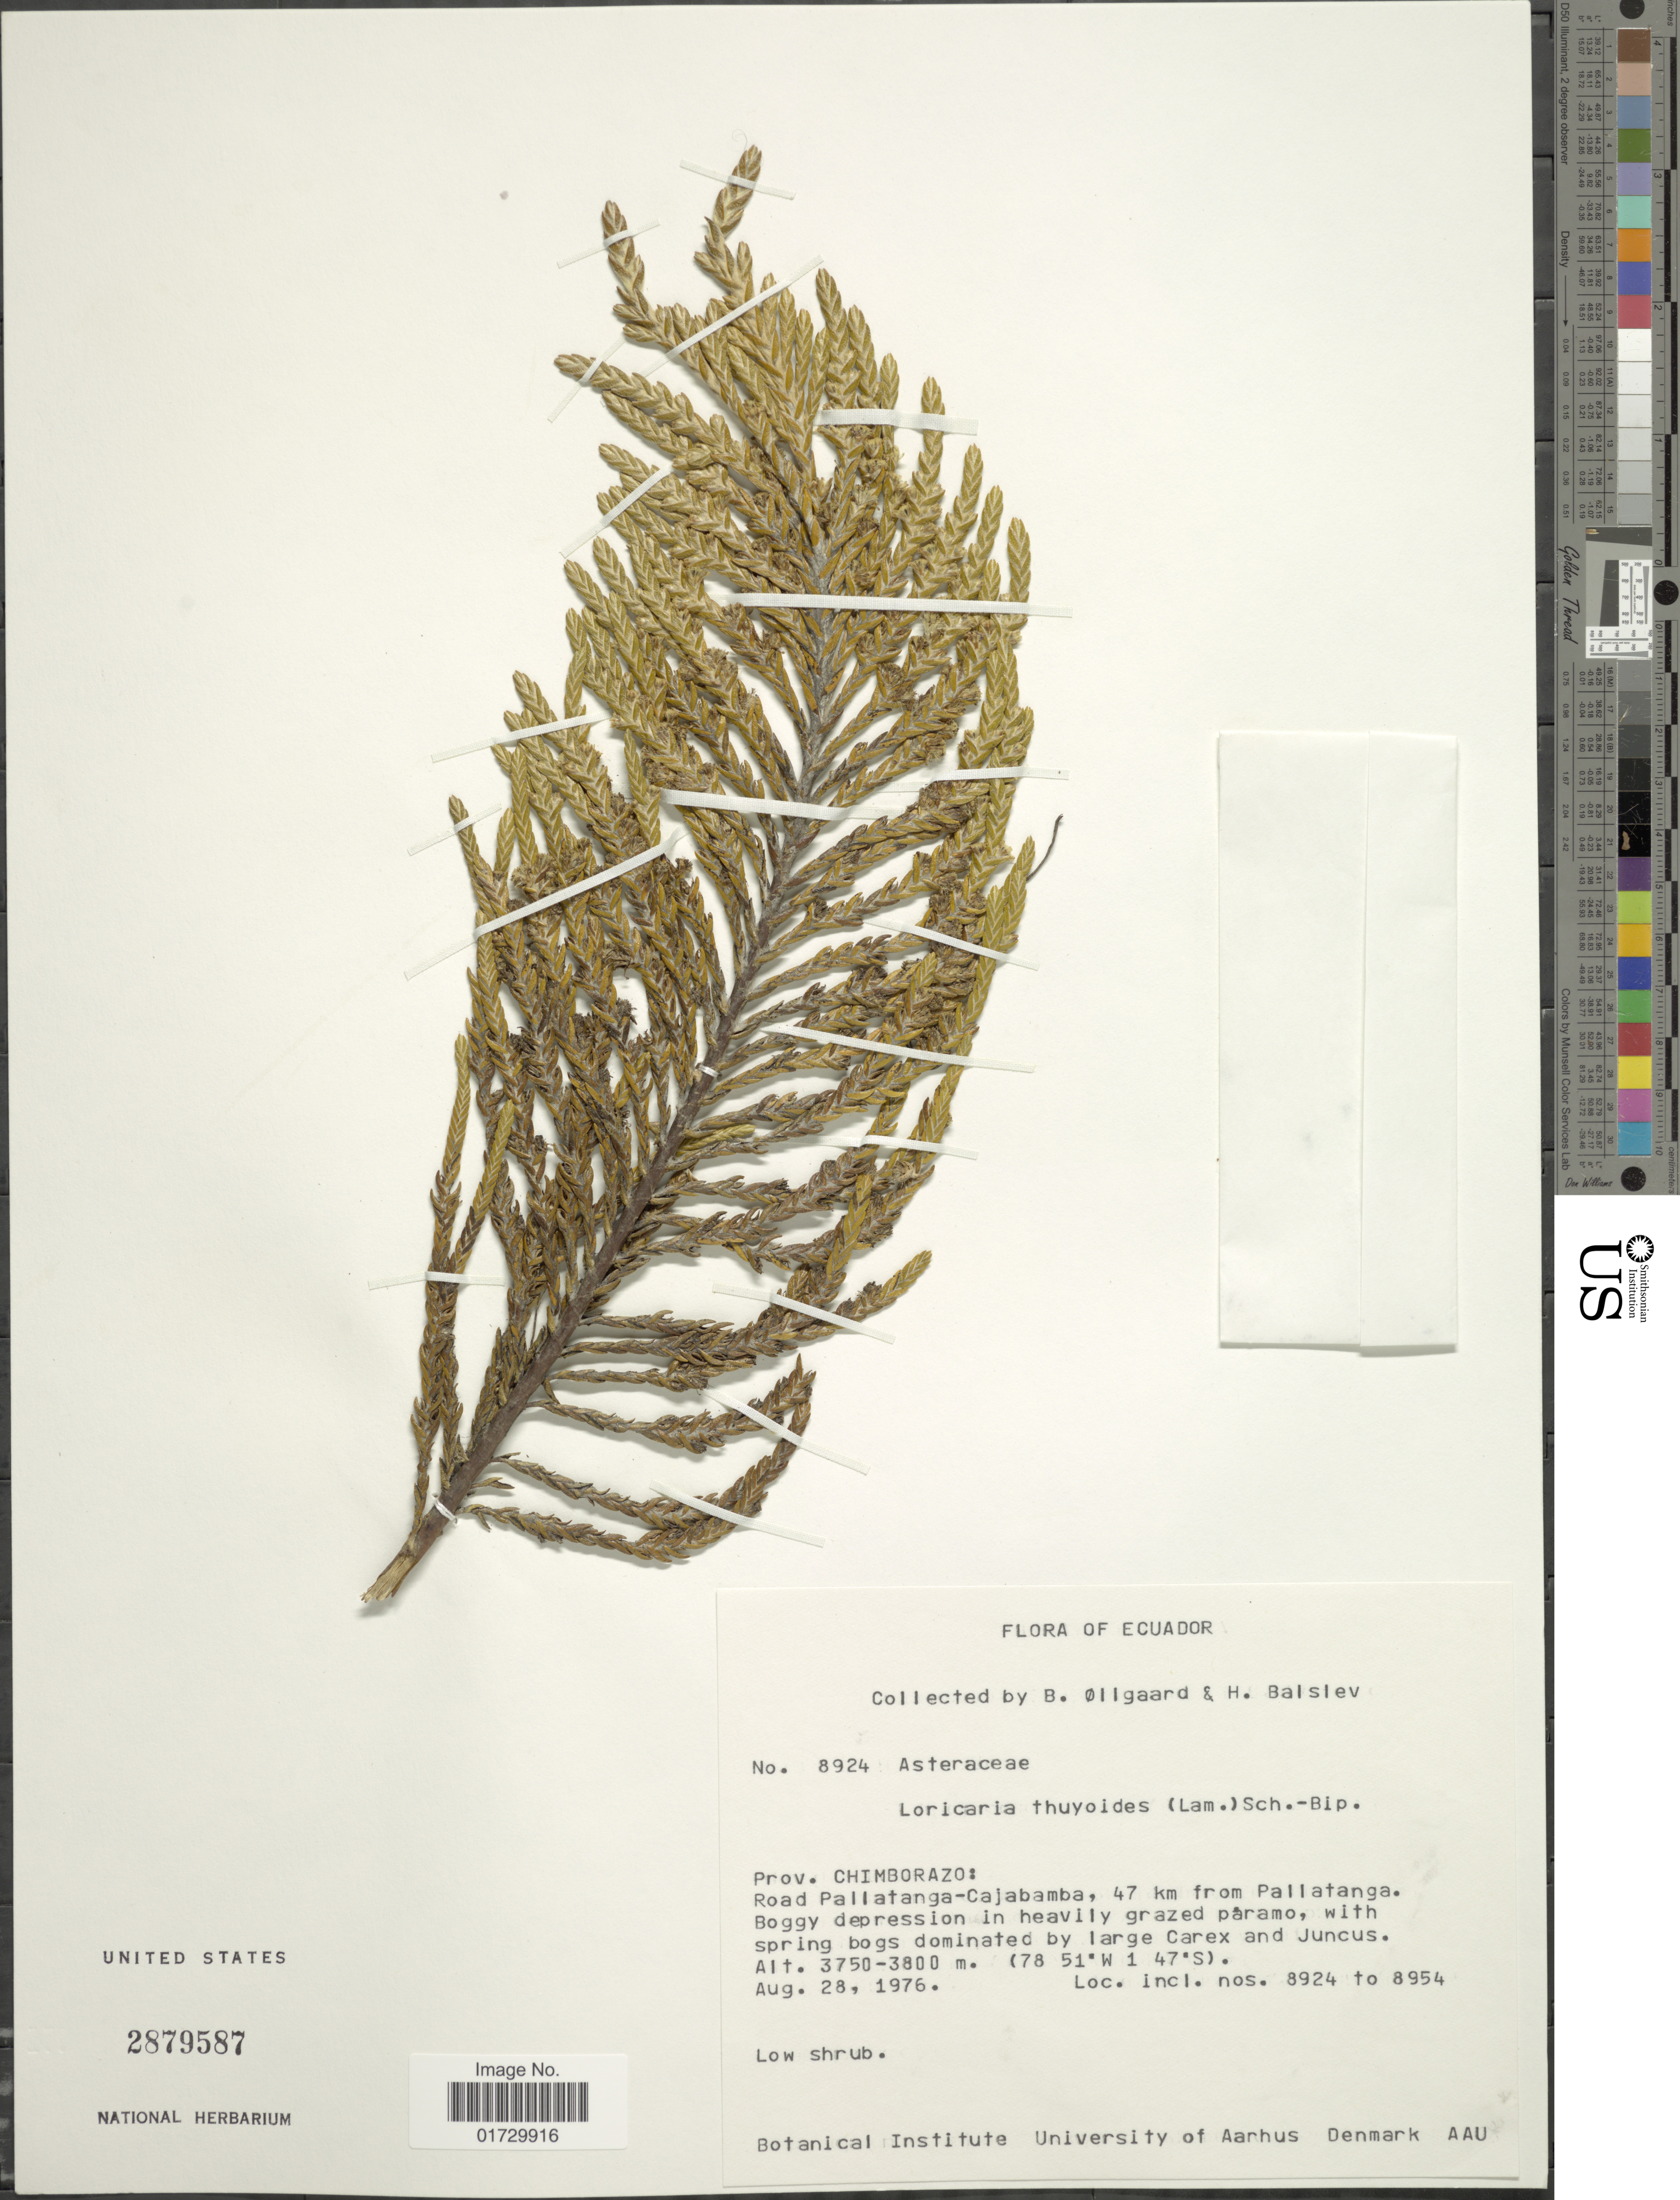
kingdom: Plantae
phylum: Tracheophyta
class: Magnoliopsida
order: Asterales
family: Asteraceae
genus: Loricaria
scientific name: Loricaria thuyoides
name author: (Lam.) Sch. Bip.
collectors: B. Øllgaard & H. Balslev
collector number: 8924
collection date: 1976-08-28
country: Ecuador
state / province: Chimborazo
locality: Road Pallatanga-Cajabamba, 47 km from Pallatanga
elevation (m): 3750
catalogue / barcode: US 2879587